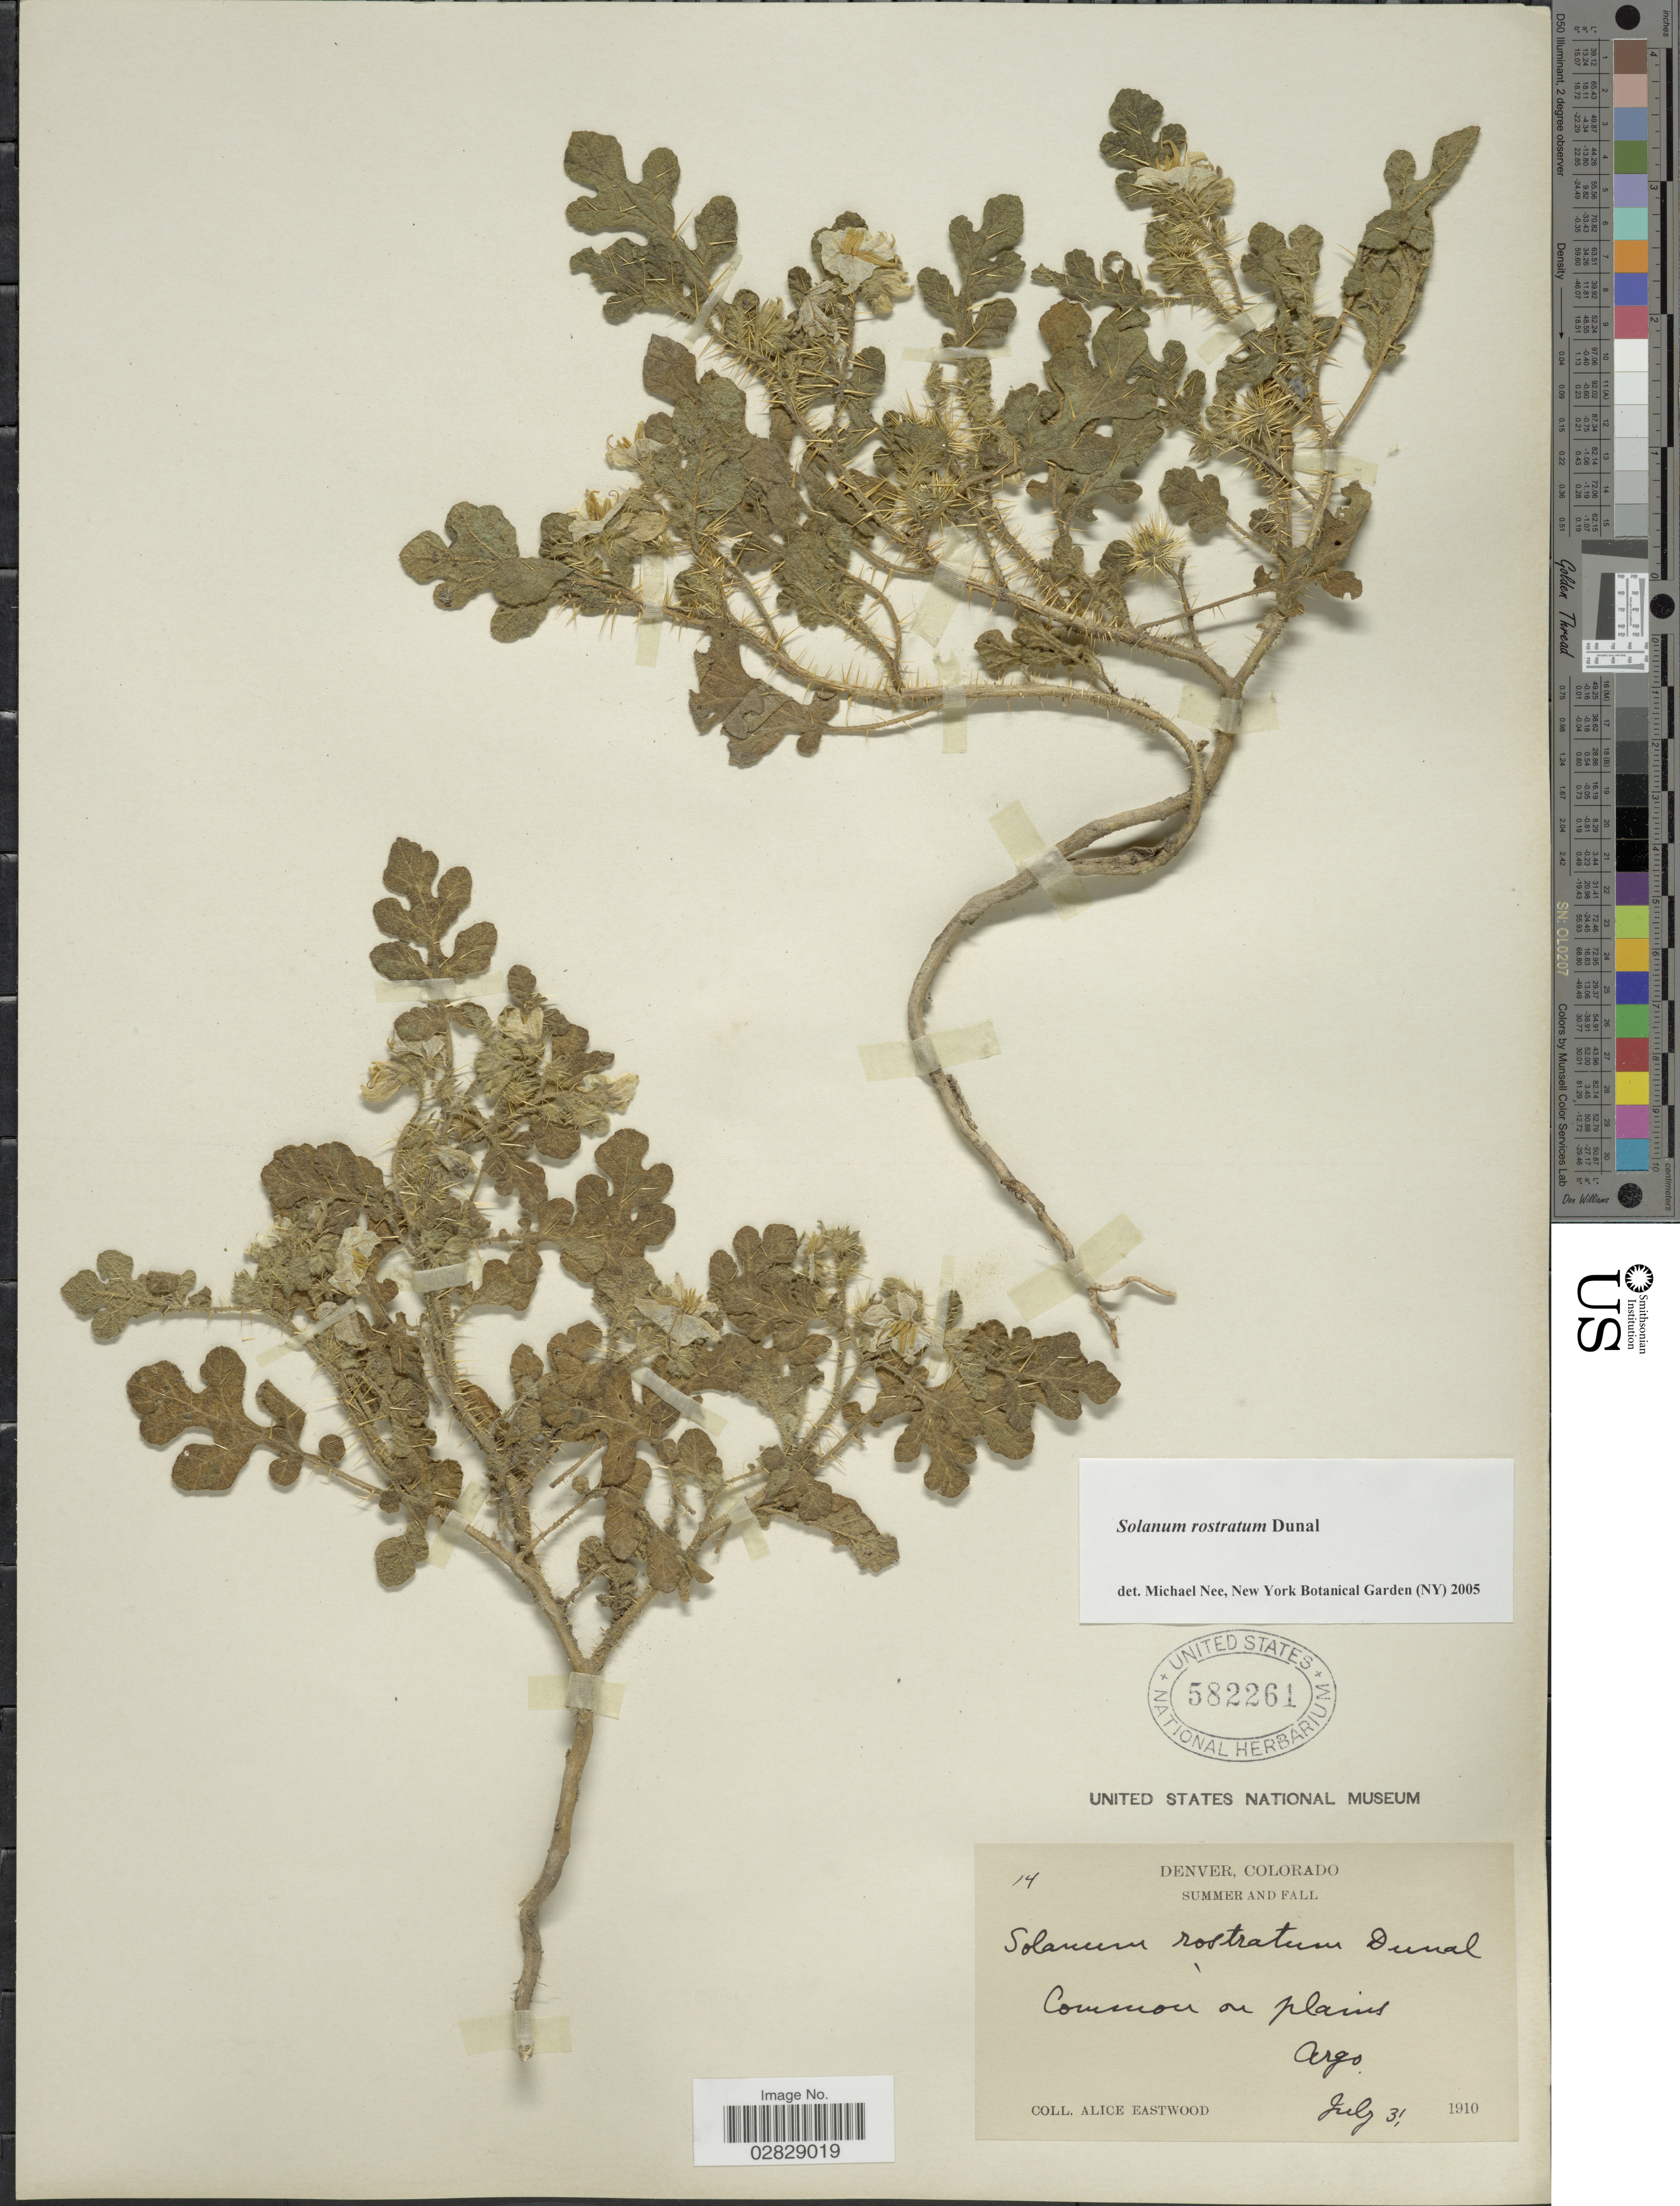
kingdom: Plantae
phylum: Tracheophyta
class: Magnoliopsida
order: Solanales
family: Solanaceae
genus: Solanum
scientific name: Solanum rostratum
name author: Dunal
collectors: A. Eastwood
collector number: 14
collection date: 1910-07-31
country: United States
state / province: Colorado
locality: Denver. Argo.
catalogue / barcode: US 582261